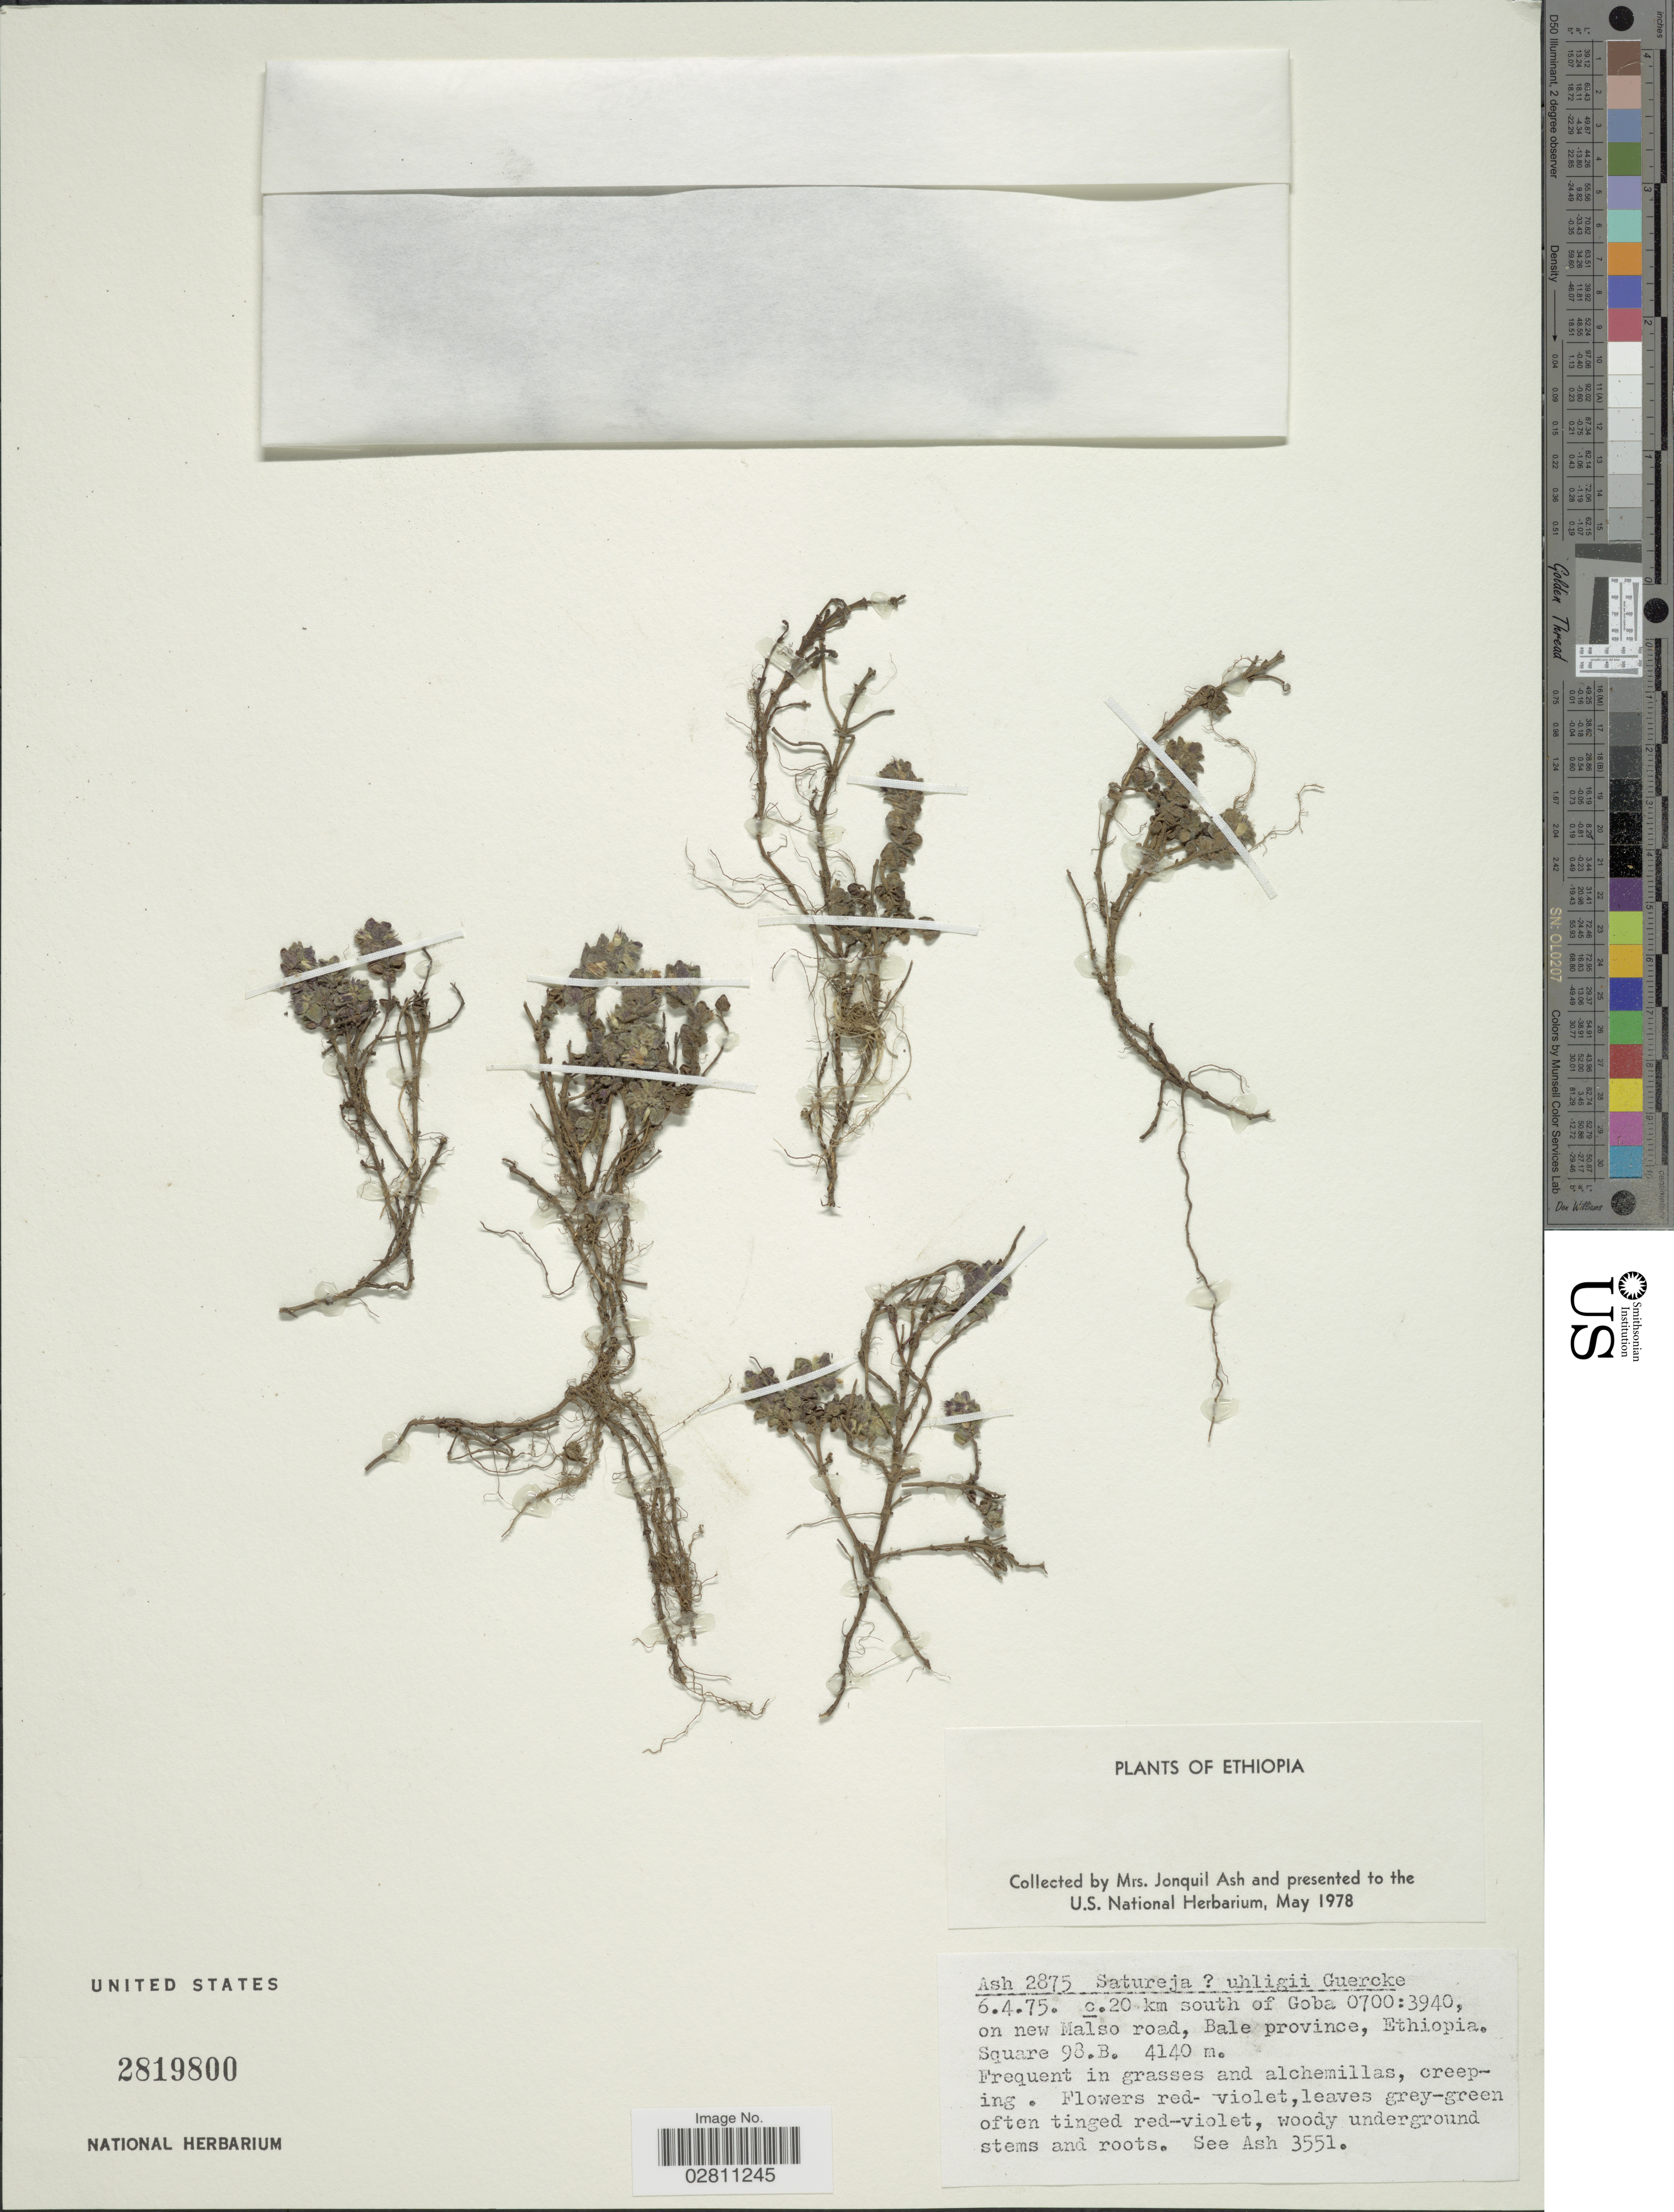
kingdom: Plantae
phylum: Tracheophyta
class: Magnoliopsida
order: Lamiales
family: Lamiaceae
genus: Clinopodium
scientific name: Clinopodium uhligii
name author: (Gürke) Ryding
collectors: J. Ash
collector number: Ash2875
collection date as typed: Transcribed d/m/y: 6/4/75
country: Ethiopia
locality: C. 20 km south of Goba 0700:3940, on new Malso road, Bale province, Square 98.B.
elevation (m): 4140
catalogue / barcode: US 2819800